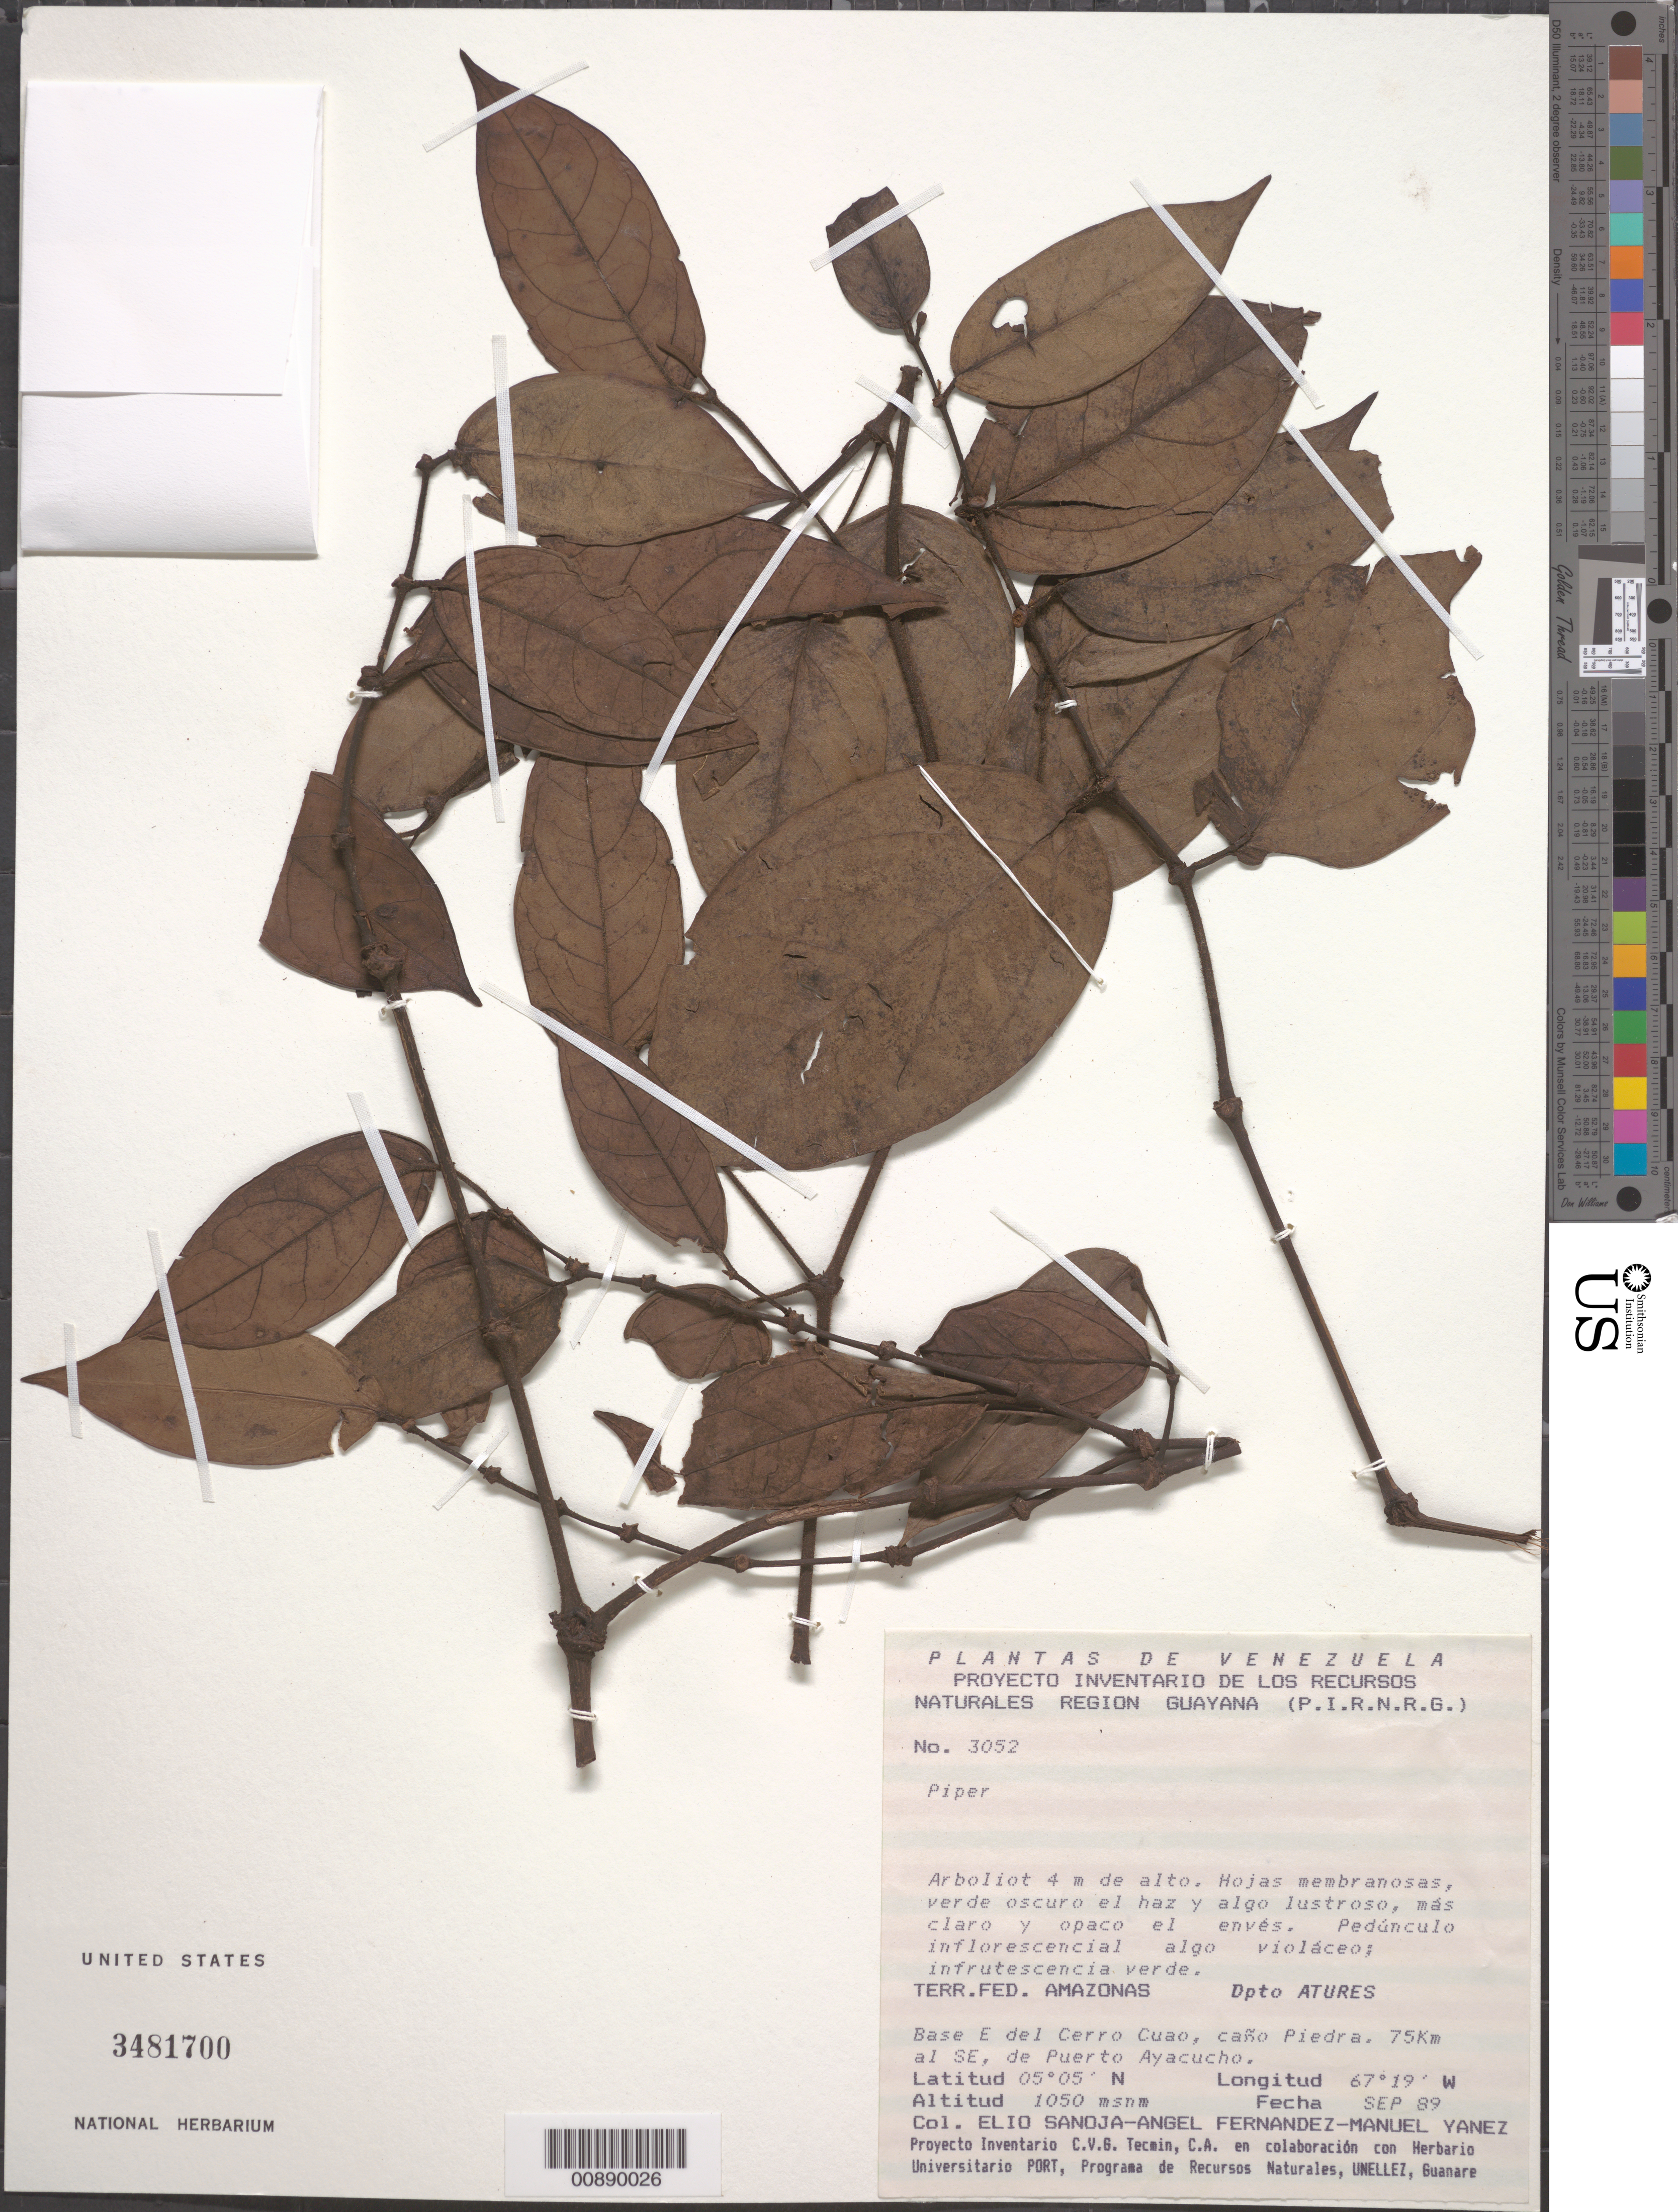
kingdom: Plantae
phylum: Tracheophyta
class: Magnoliopsida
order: Piperales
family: Piperaceae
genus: Piper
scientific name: Piper sp.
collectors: E. Sanoja, A. Fernandez & M. Yanez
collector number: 3052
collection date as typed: Sep-89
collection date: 1989-09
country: Venezuela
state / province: Amazonas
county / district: Atures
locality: Cerro Cuao, Caño Piedra; 75 km al SE de Puerto Ayacucho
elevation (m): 1050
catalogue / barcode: US 3481700